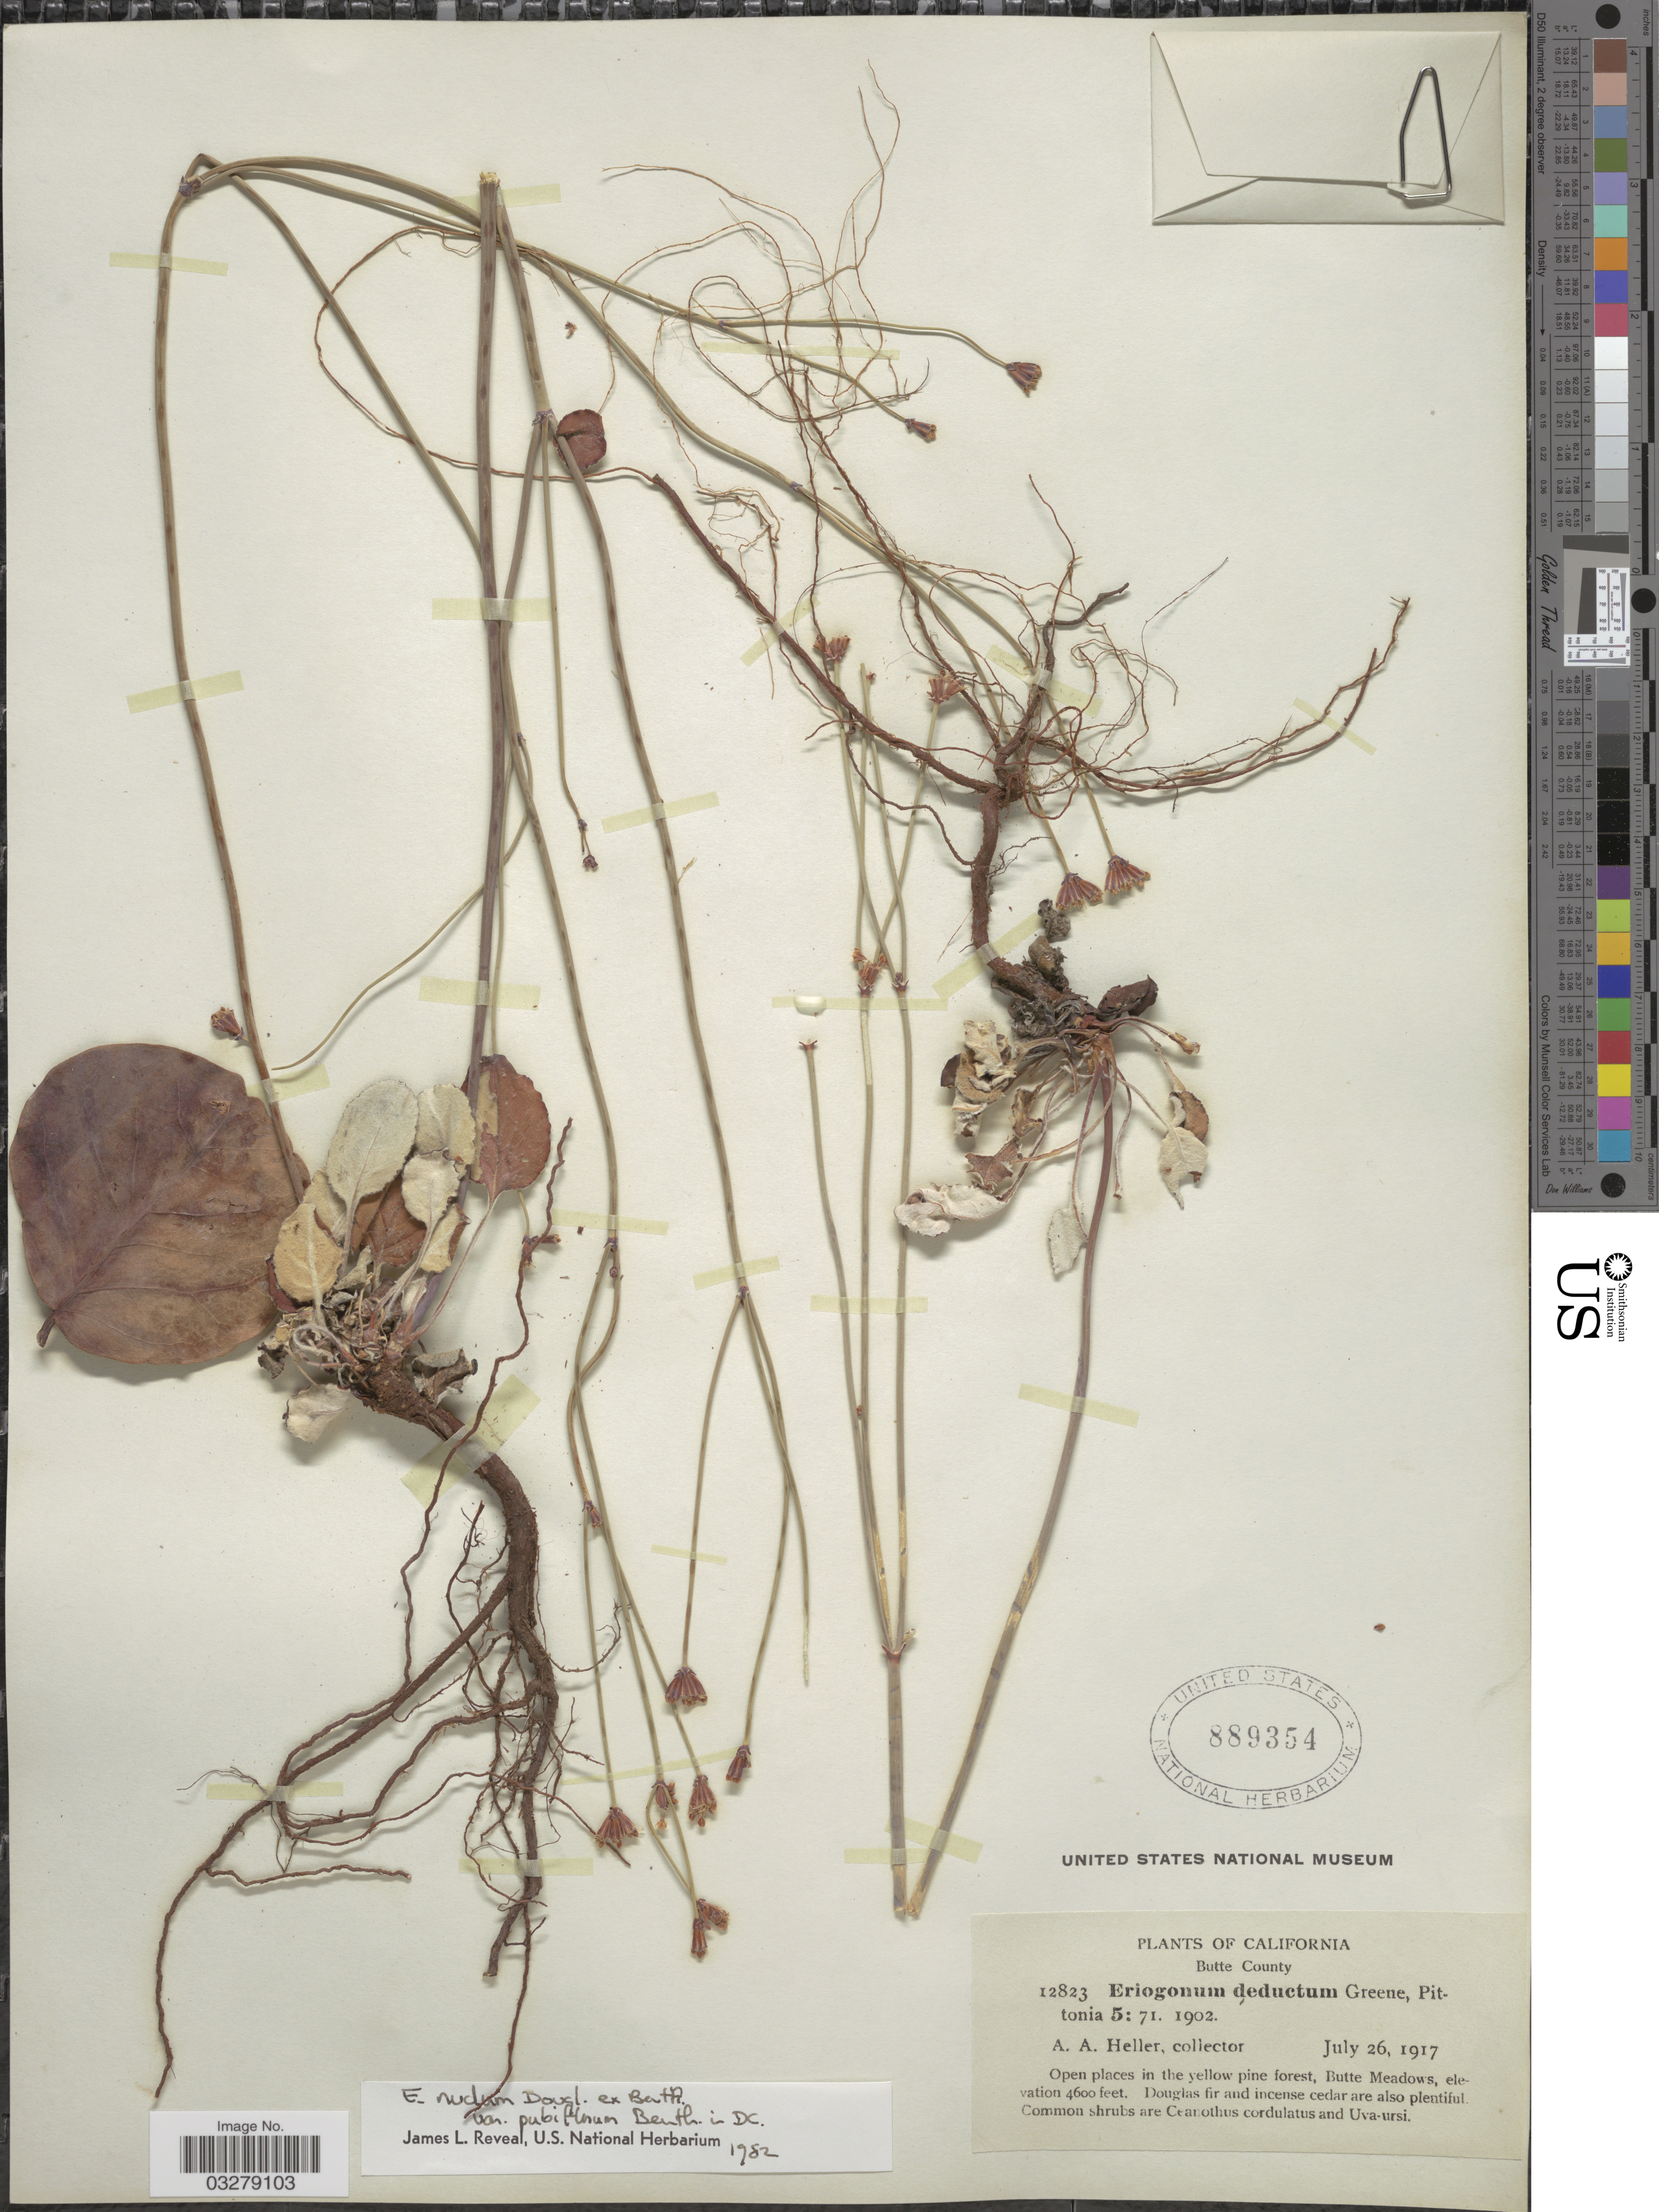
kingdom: Plantae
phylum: Tracheophyta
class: Magnoliopsida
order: Caryophyllales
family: Polygonaceae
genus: Eriogonum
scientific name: Eriogonum nudum var. pubiflorum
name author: Benth. in DC.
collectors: A. A. Heller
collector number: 12823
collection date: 1917-07-26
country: United States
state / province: California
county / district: Butte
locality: Butte County. Butte Meadows.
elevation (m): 1402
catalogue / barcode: US 889354